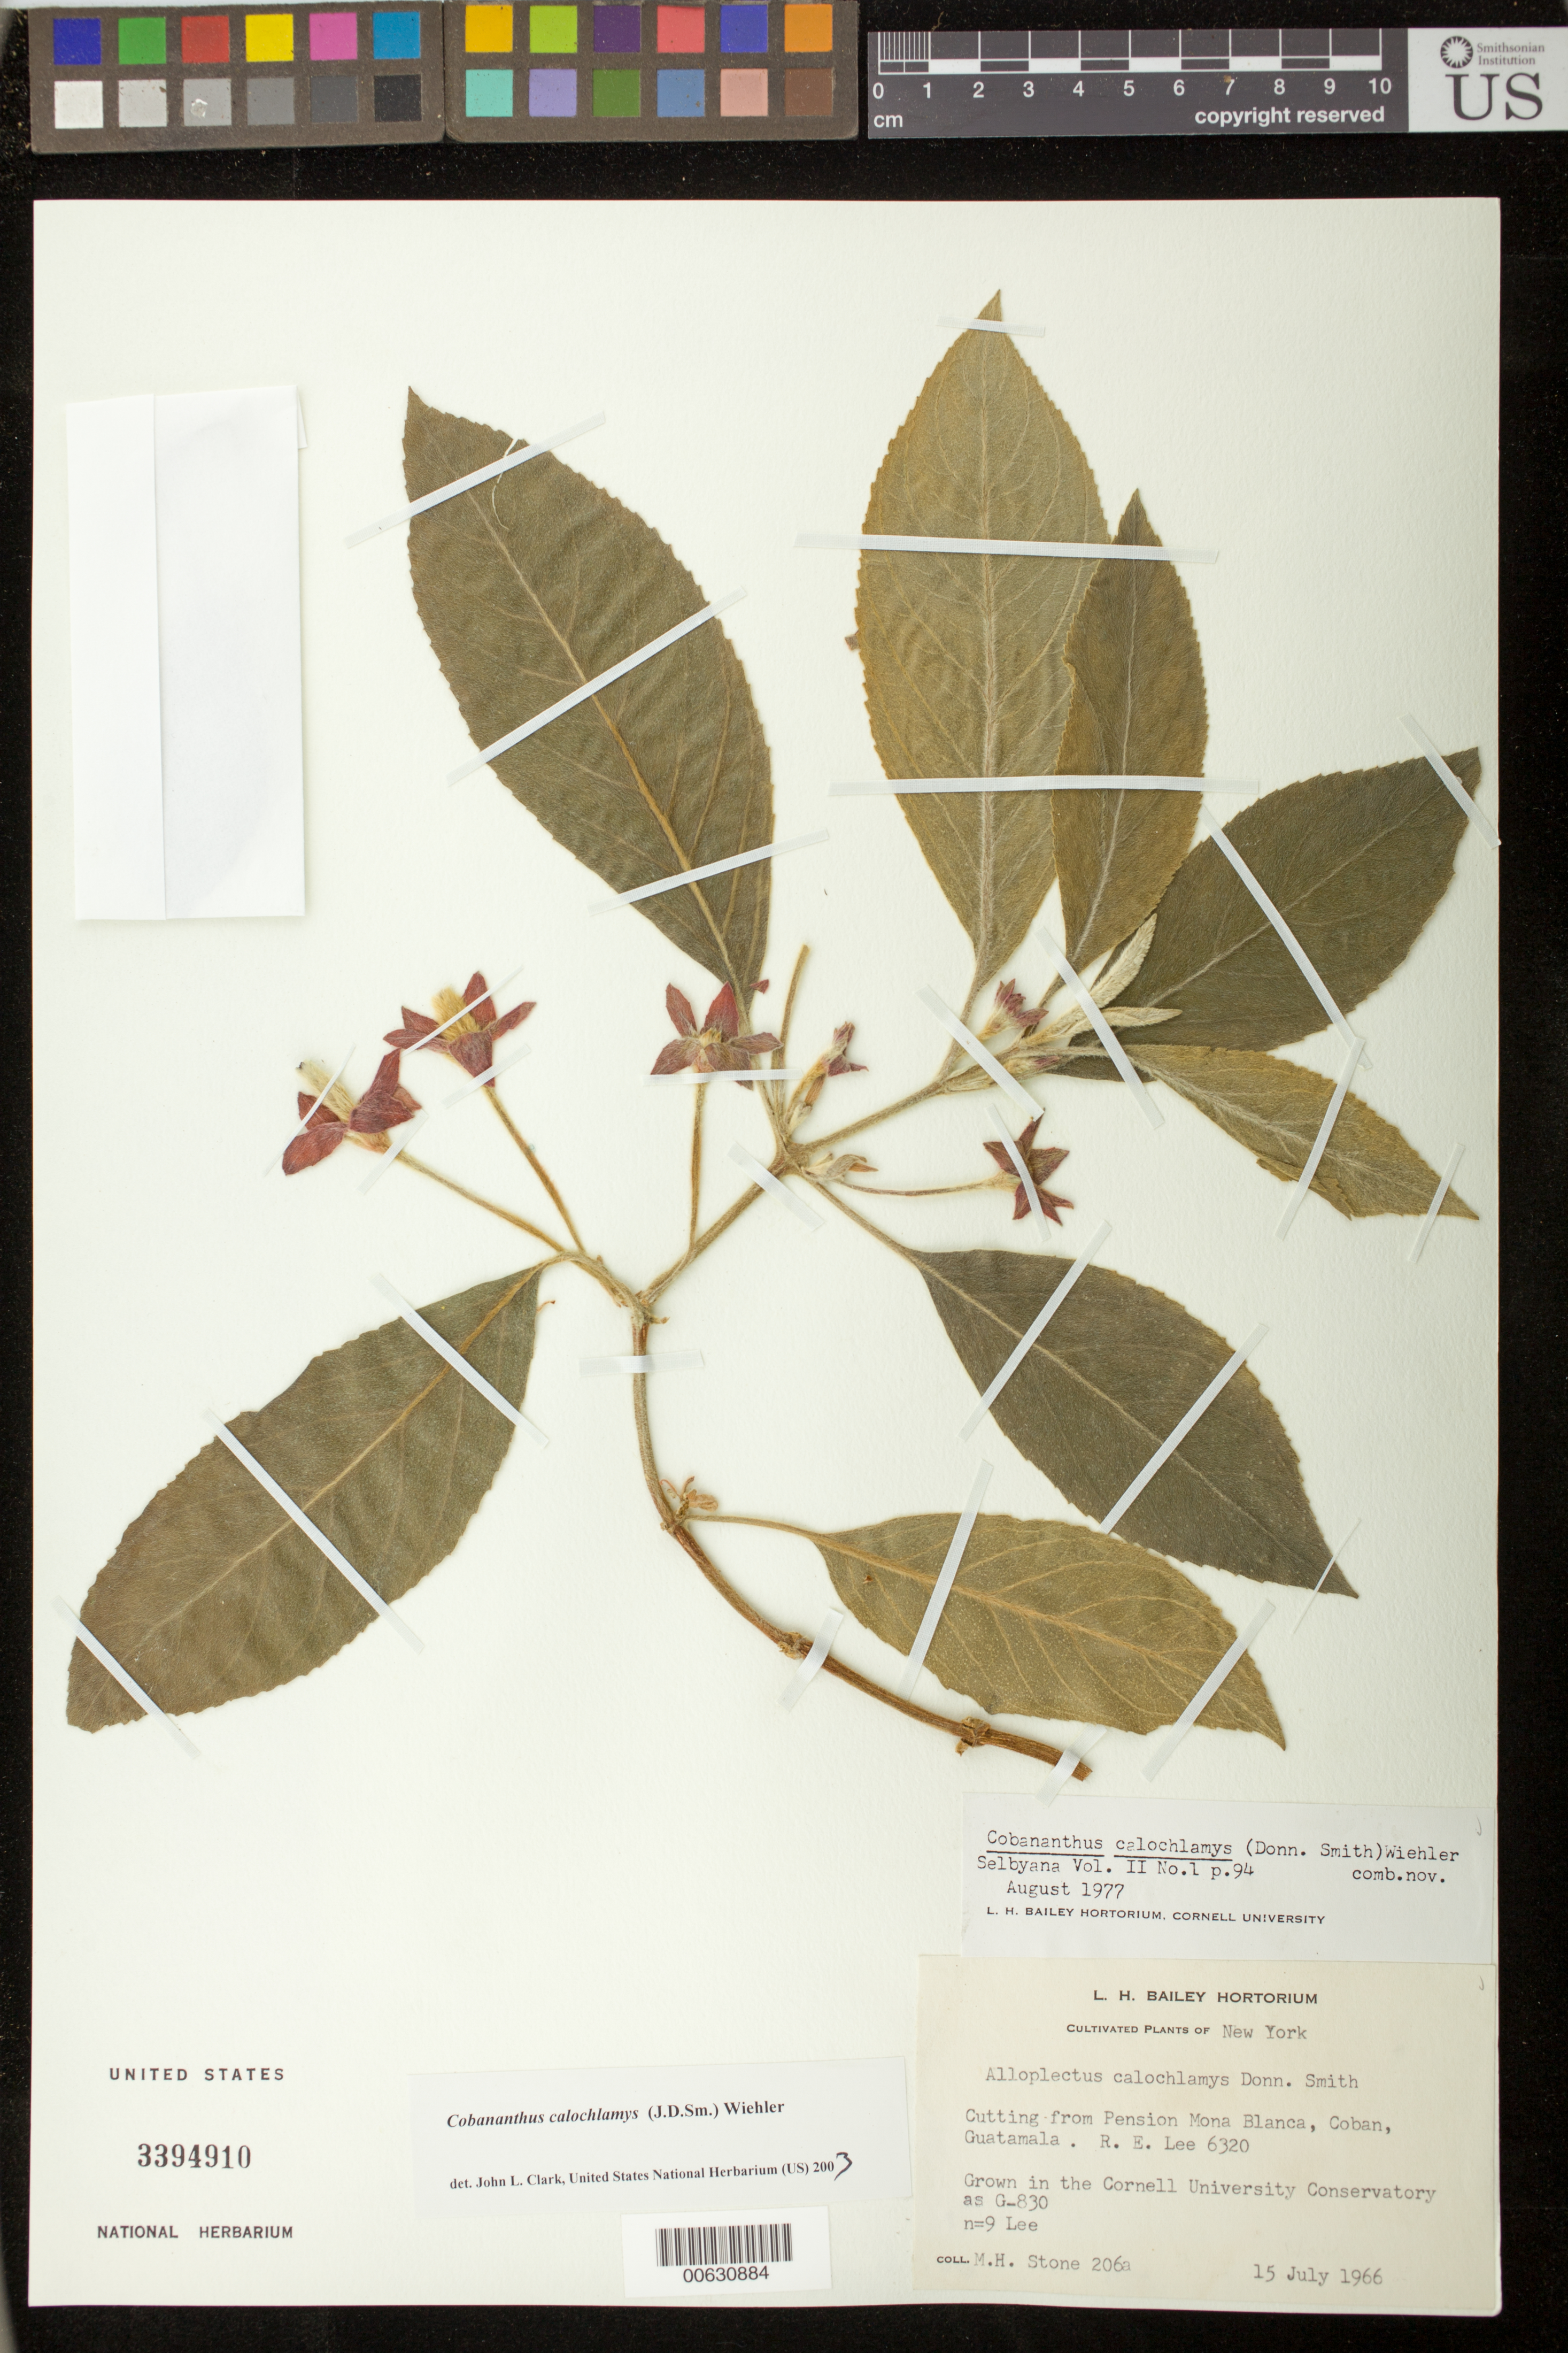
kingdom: Plantae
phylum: Tracheophyta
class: Magnoliopsida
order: Lamiales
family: Gesneriaceae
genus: Cobananthus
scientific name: Cobananthus calochlamys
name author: (Donn. Sm.) Wiehler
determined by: Clark, J. L., (SEL), The Marie Selby Botanical Garden (UNITED STATES)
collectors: M. Stone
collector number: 206 a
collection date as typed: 15 Jul 1966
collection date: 1966-07-15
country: Guatemala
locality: Cultivated at Cornell University, Ithaca, NY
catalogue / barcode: US 3394910